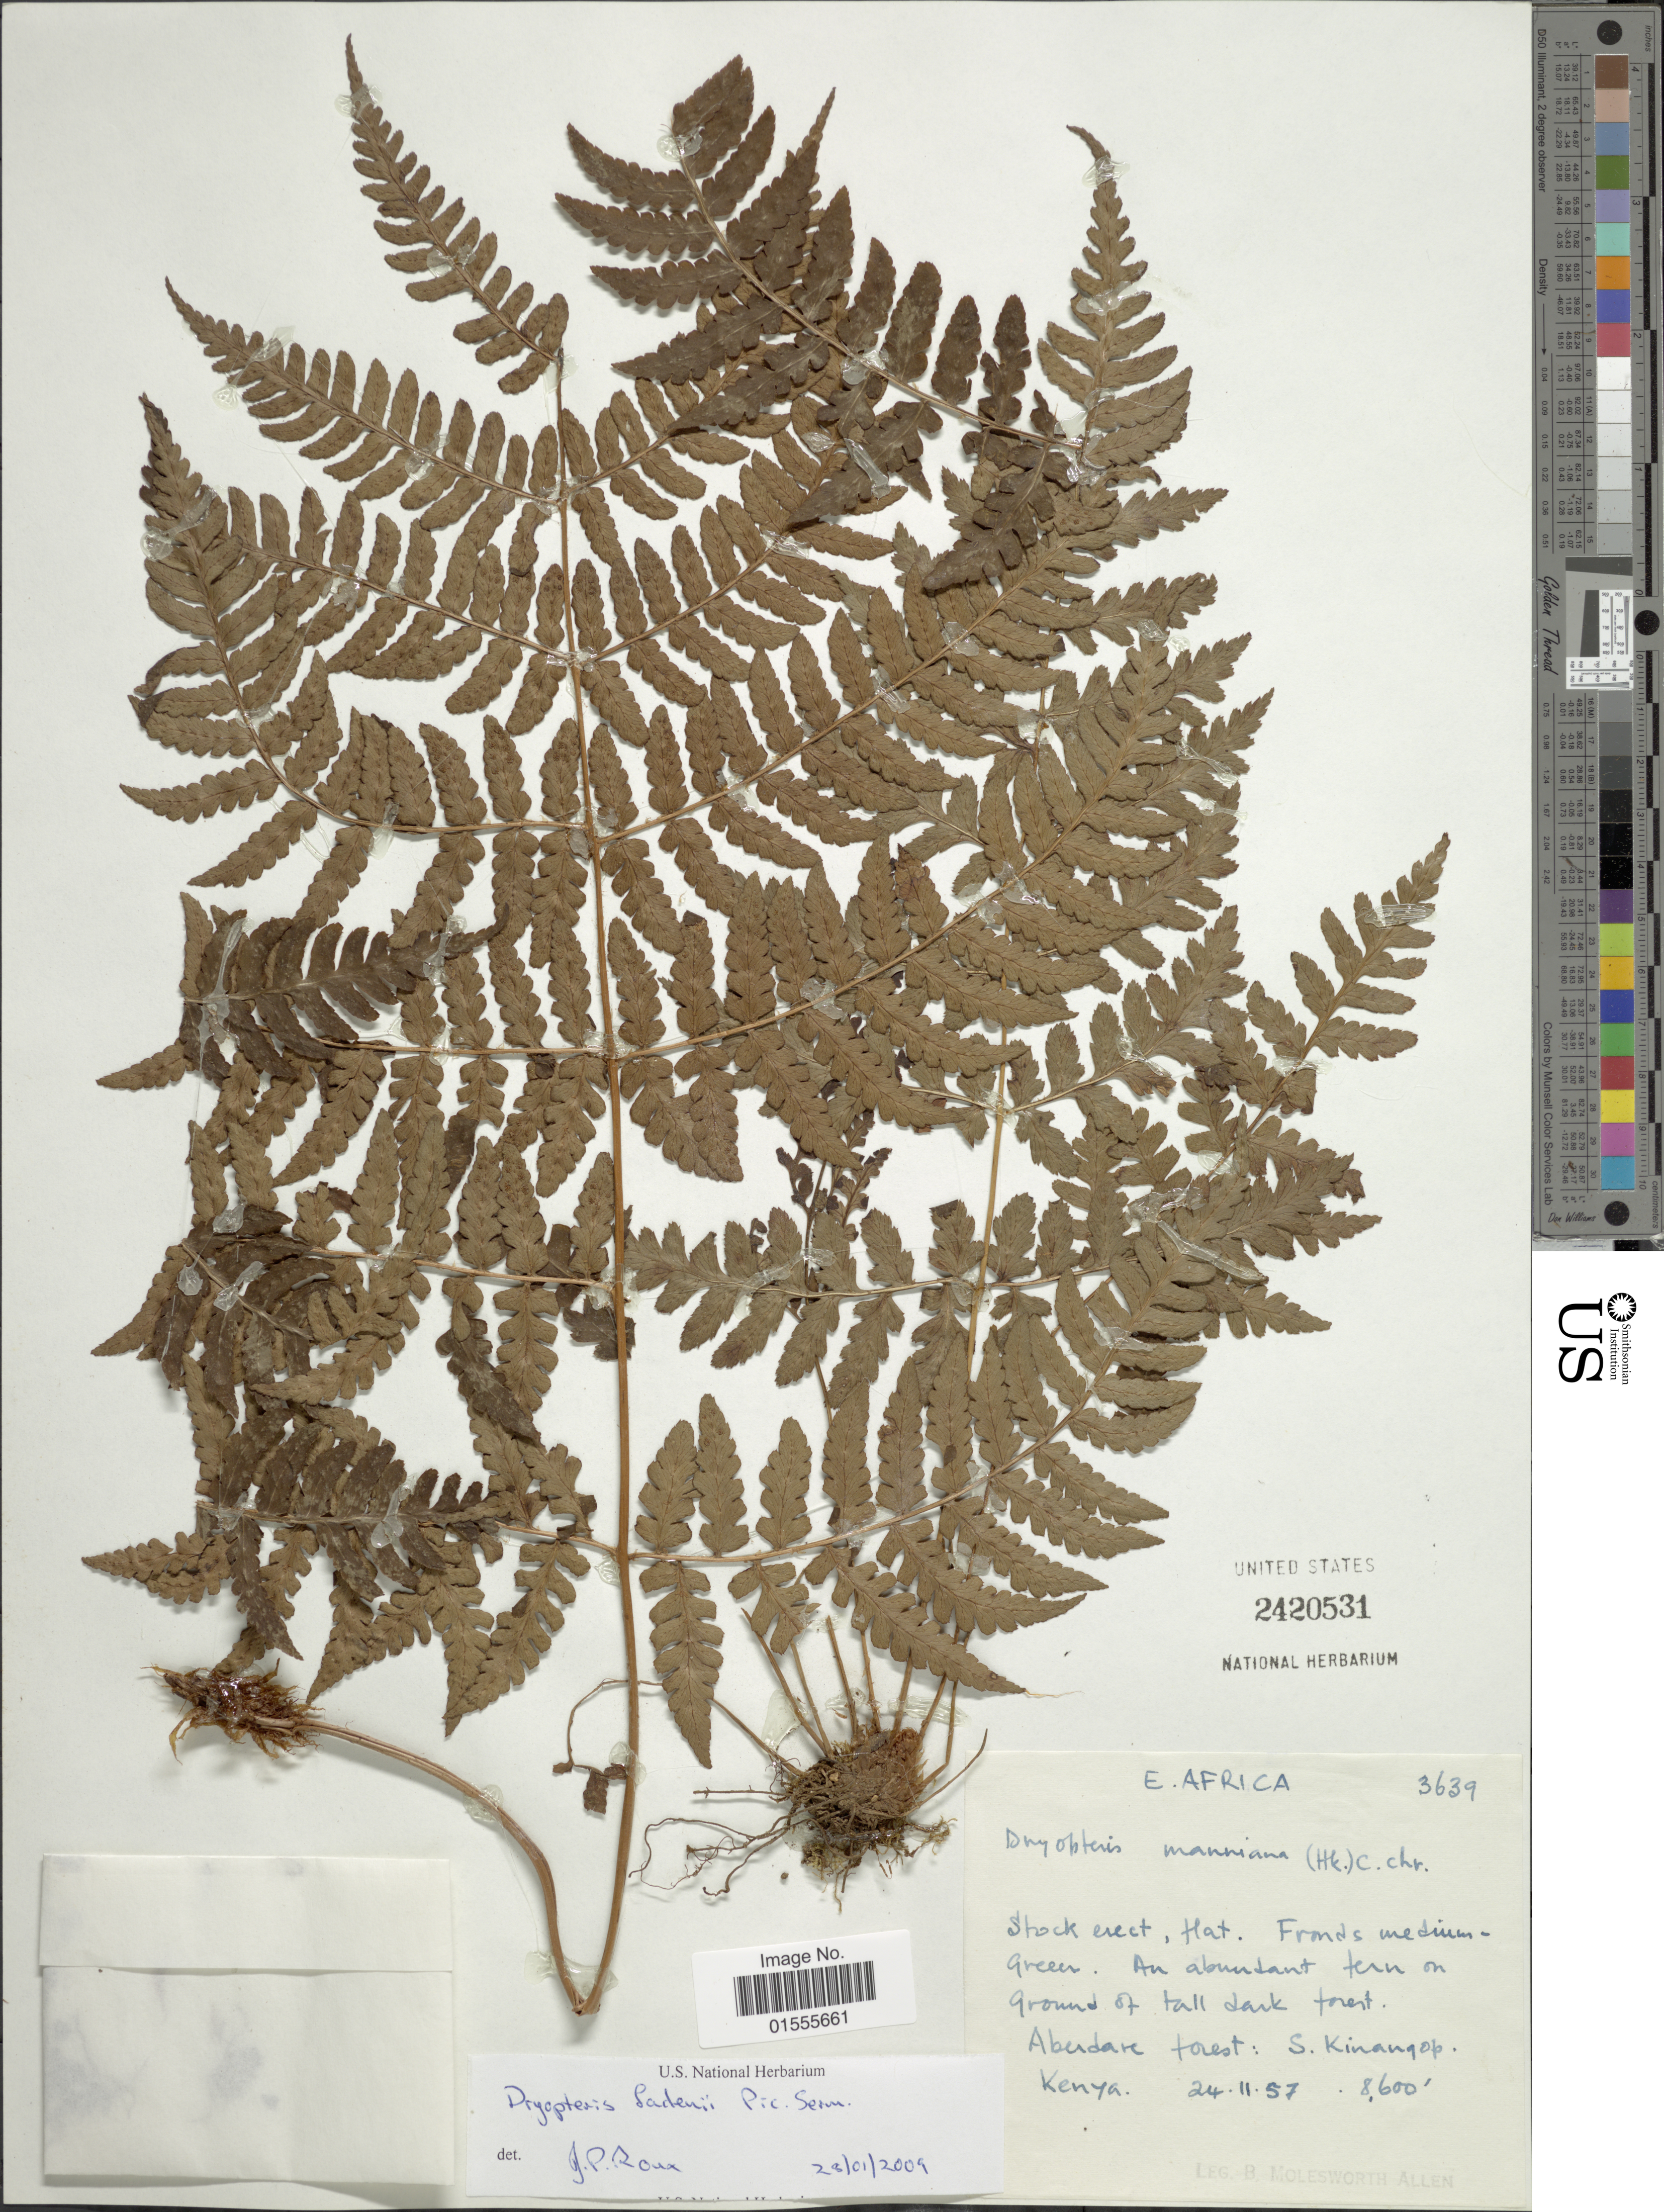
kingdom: Plantae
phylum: Tracheophyta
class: Polypodiopsida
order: Polypodiales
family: Dryopteridaceae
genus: Dryopteris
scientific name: Dryopteris fadenii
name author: Pic. Serm.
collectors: B. E. G. Molesworth-Allen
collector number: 3639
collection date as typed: Transcribed d/m/y: 24/11/57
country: Kenya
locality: E. Africa, Aberdare forest: S. Kinangop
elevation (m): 2621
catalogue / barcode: US 2420531